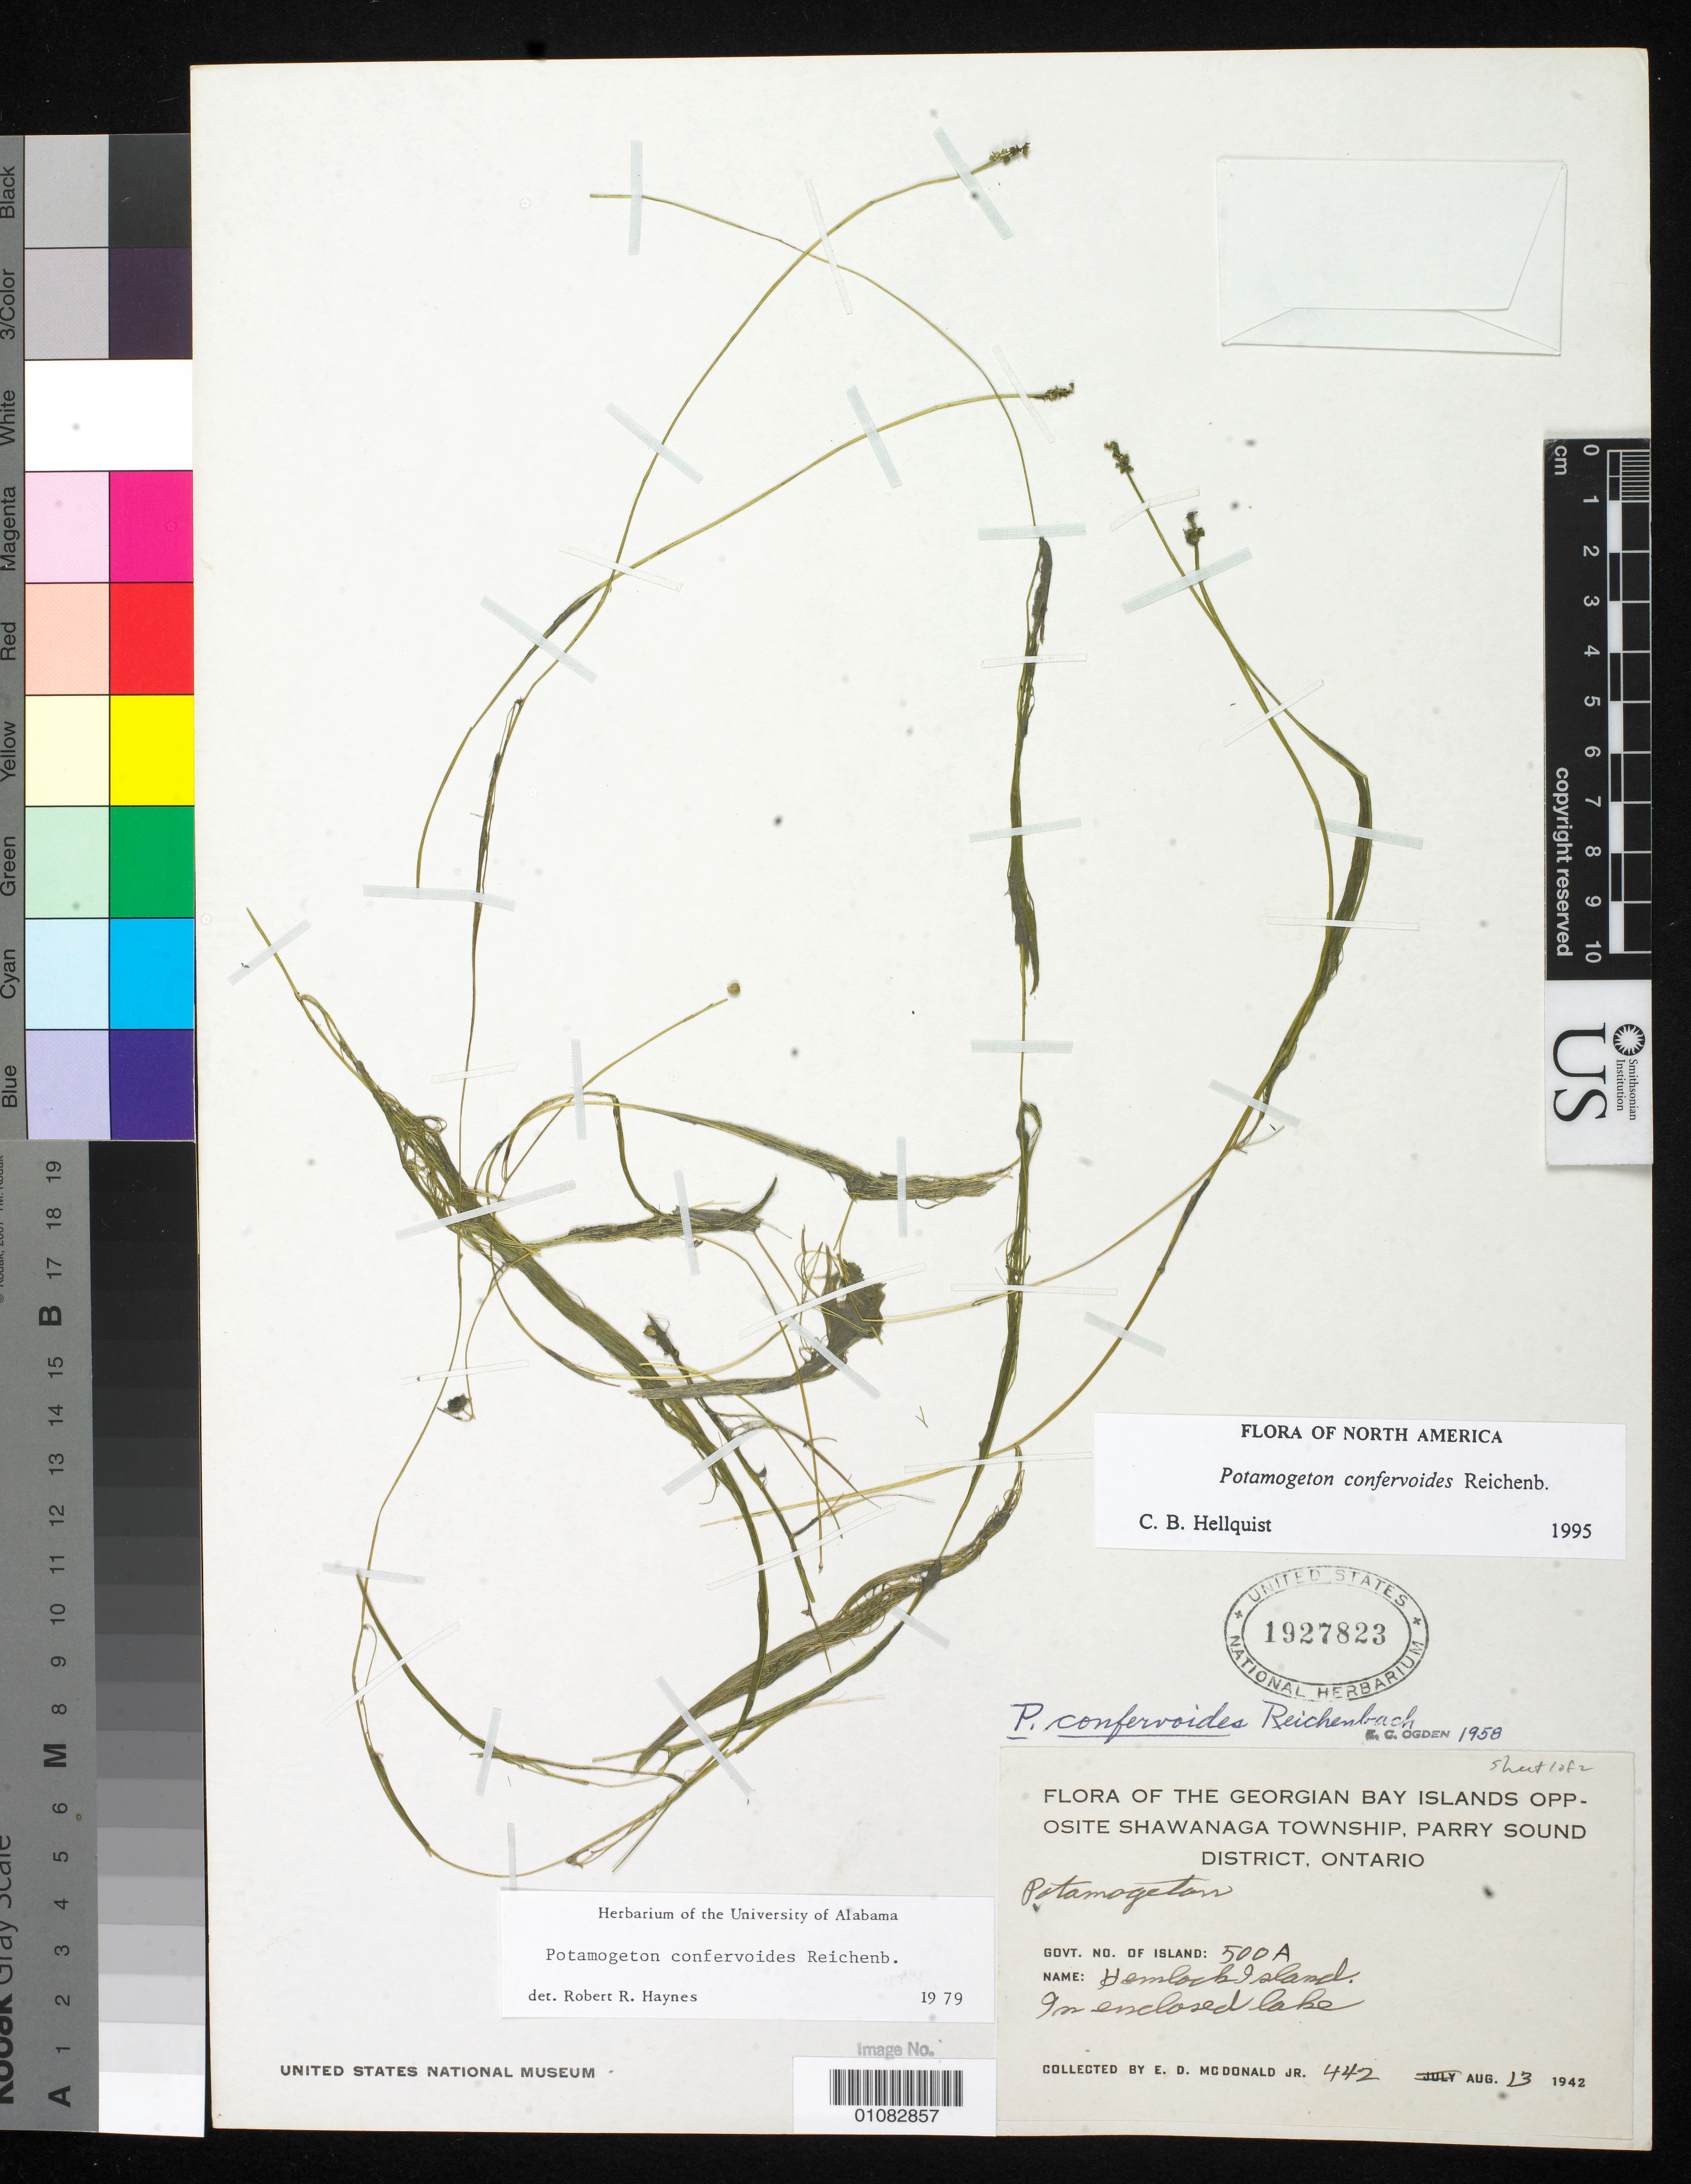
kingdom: Plantae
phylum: Tracheophyta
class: Liliopsida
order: Alismatales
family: Potamogetonaceae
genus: Potamogeton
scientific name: Potamogeton confervoides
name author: Rchb.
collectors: E. D. McDonald Jr.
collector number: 442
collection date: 1942-08-13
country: Canada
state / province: Ontario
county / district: Parry Sound District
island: Hemlock Island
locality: Govt. number of island: 500A, opposite Shawanaga township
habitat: In enclosed lake.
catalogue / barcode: US 1927823